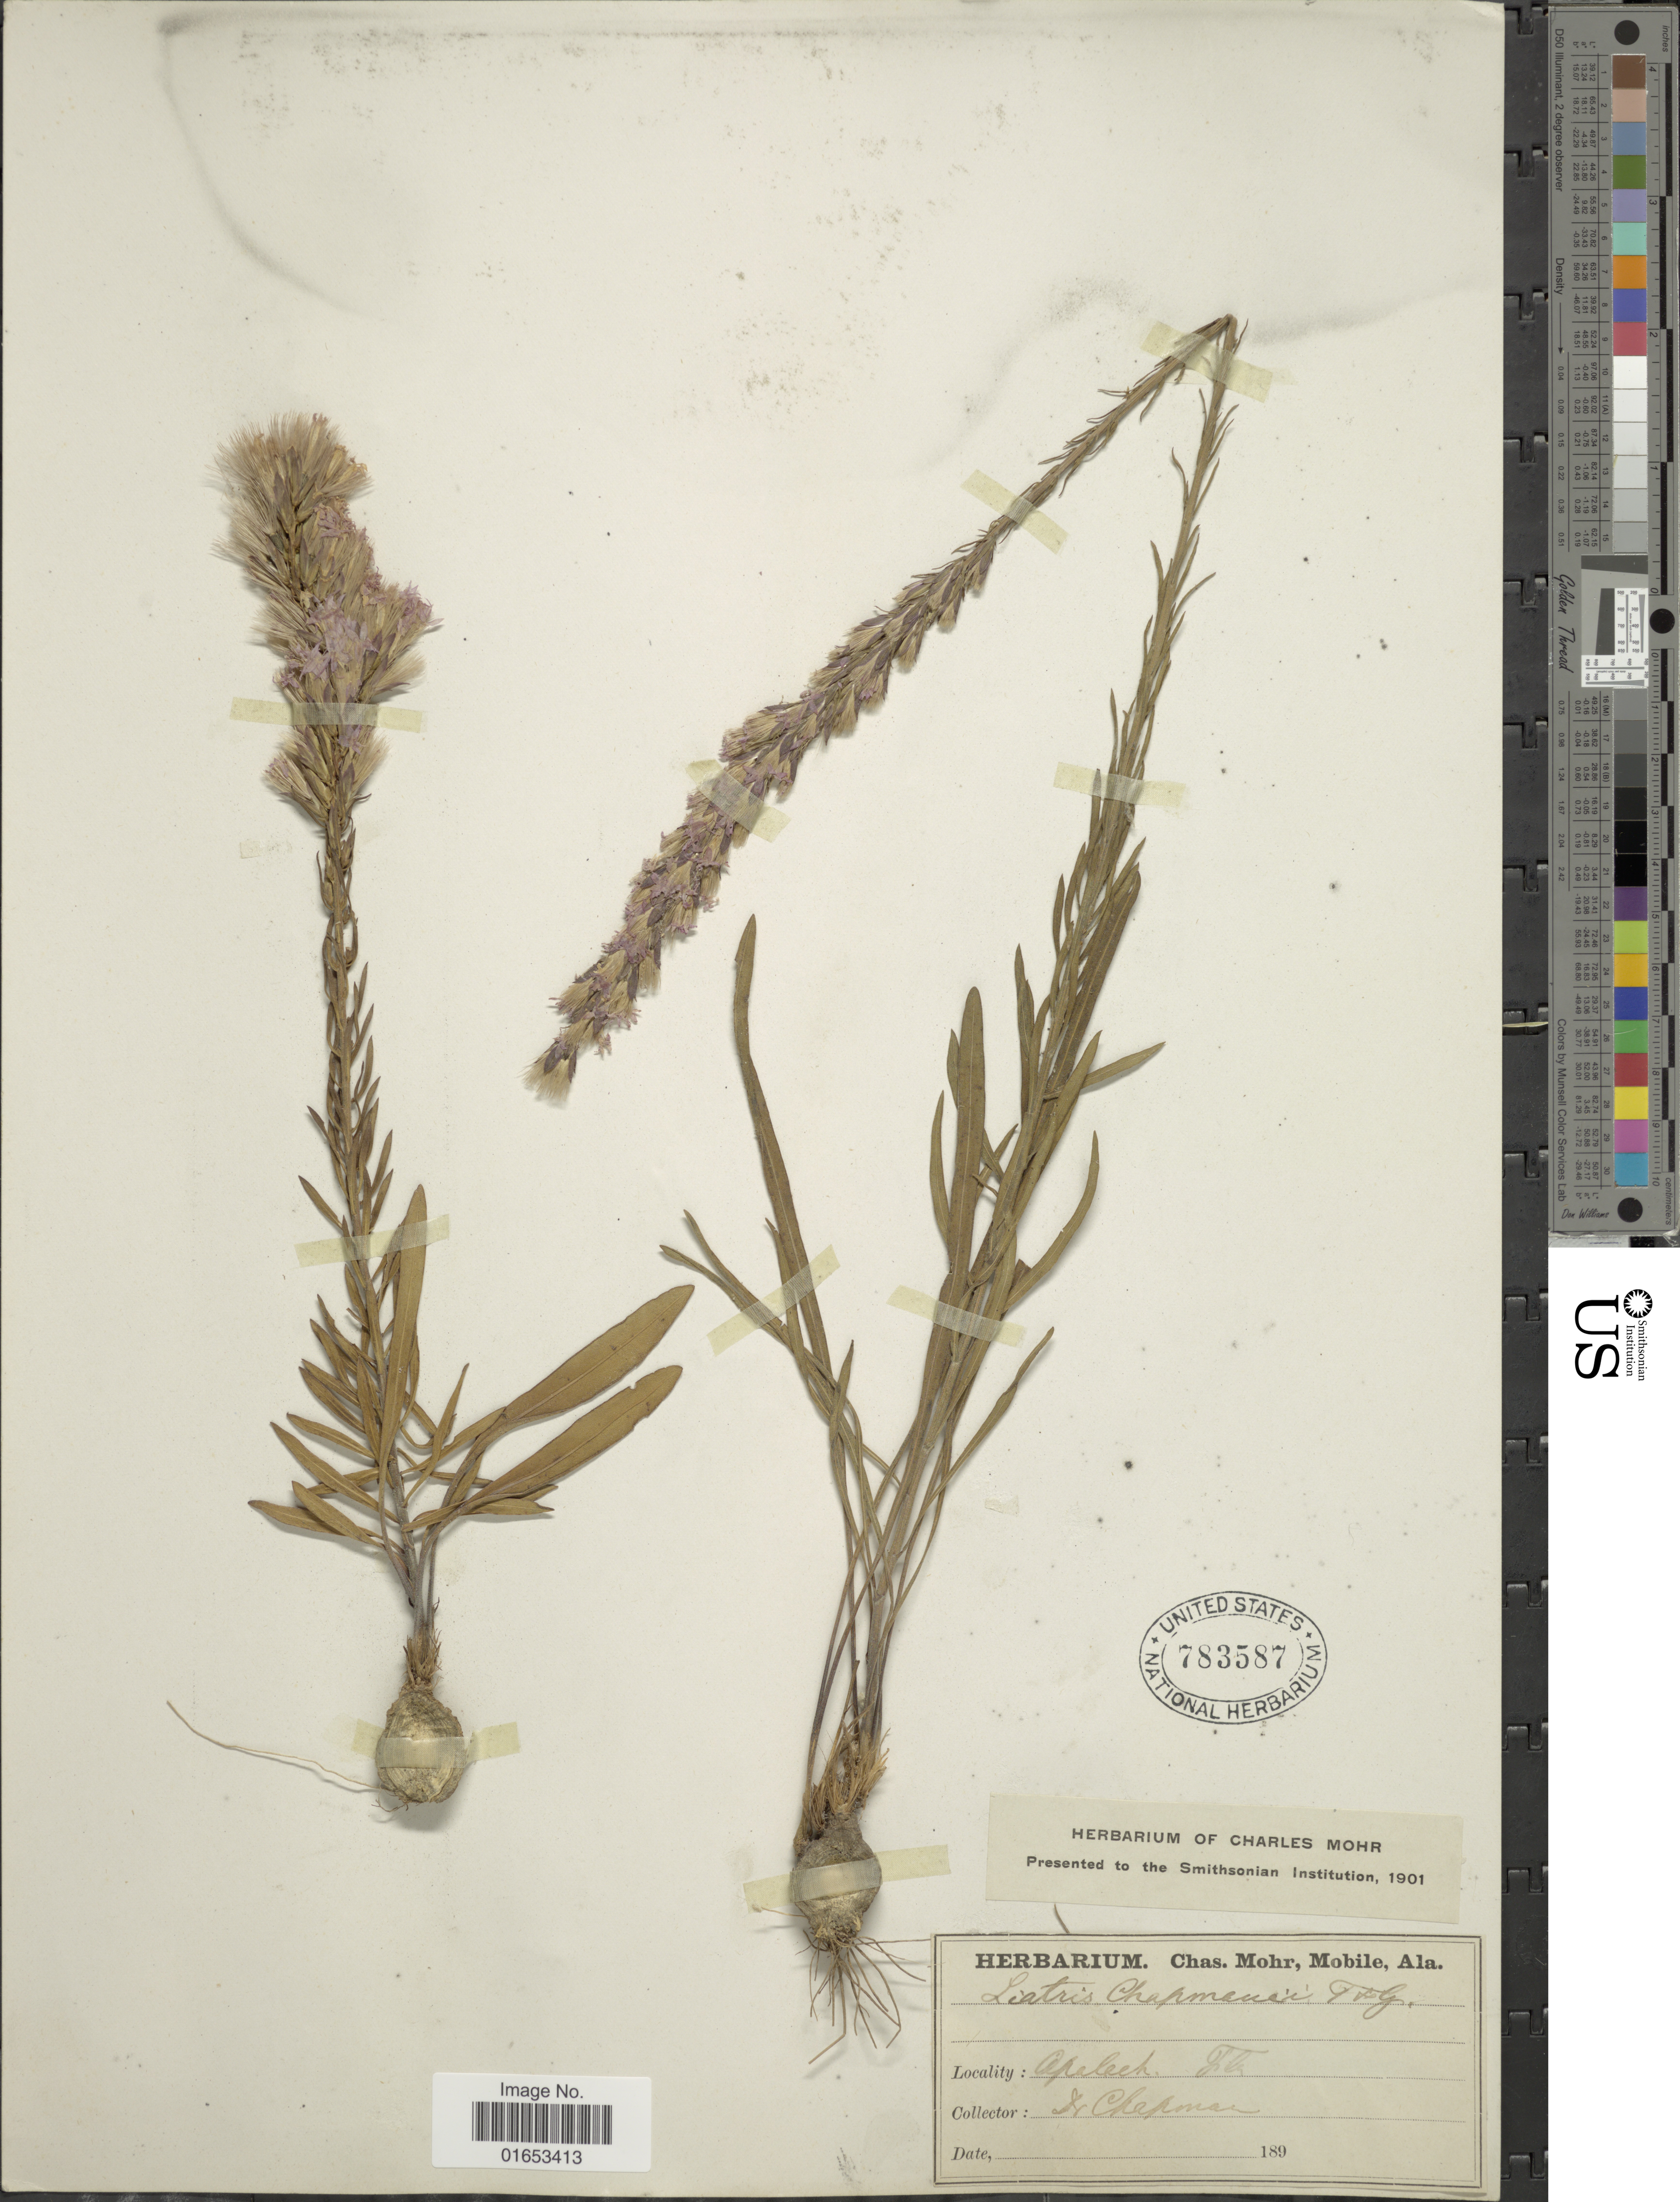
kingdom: Plantae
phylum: Tracheophyta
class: Magnoliopsida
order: Asterales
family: Asteraceae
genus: Liatris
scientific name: Liatris chapmanii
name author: Torr. & A. Gray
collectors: A. Chapman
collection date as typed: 189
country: United States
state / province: Florida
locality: Apalech.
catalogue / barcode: US 783587